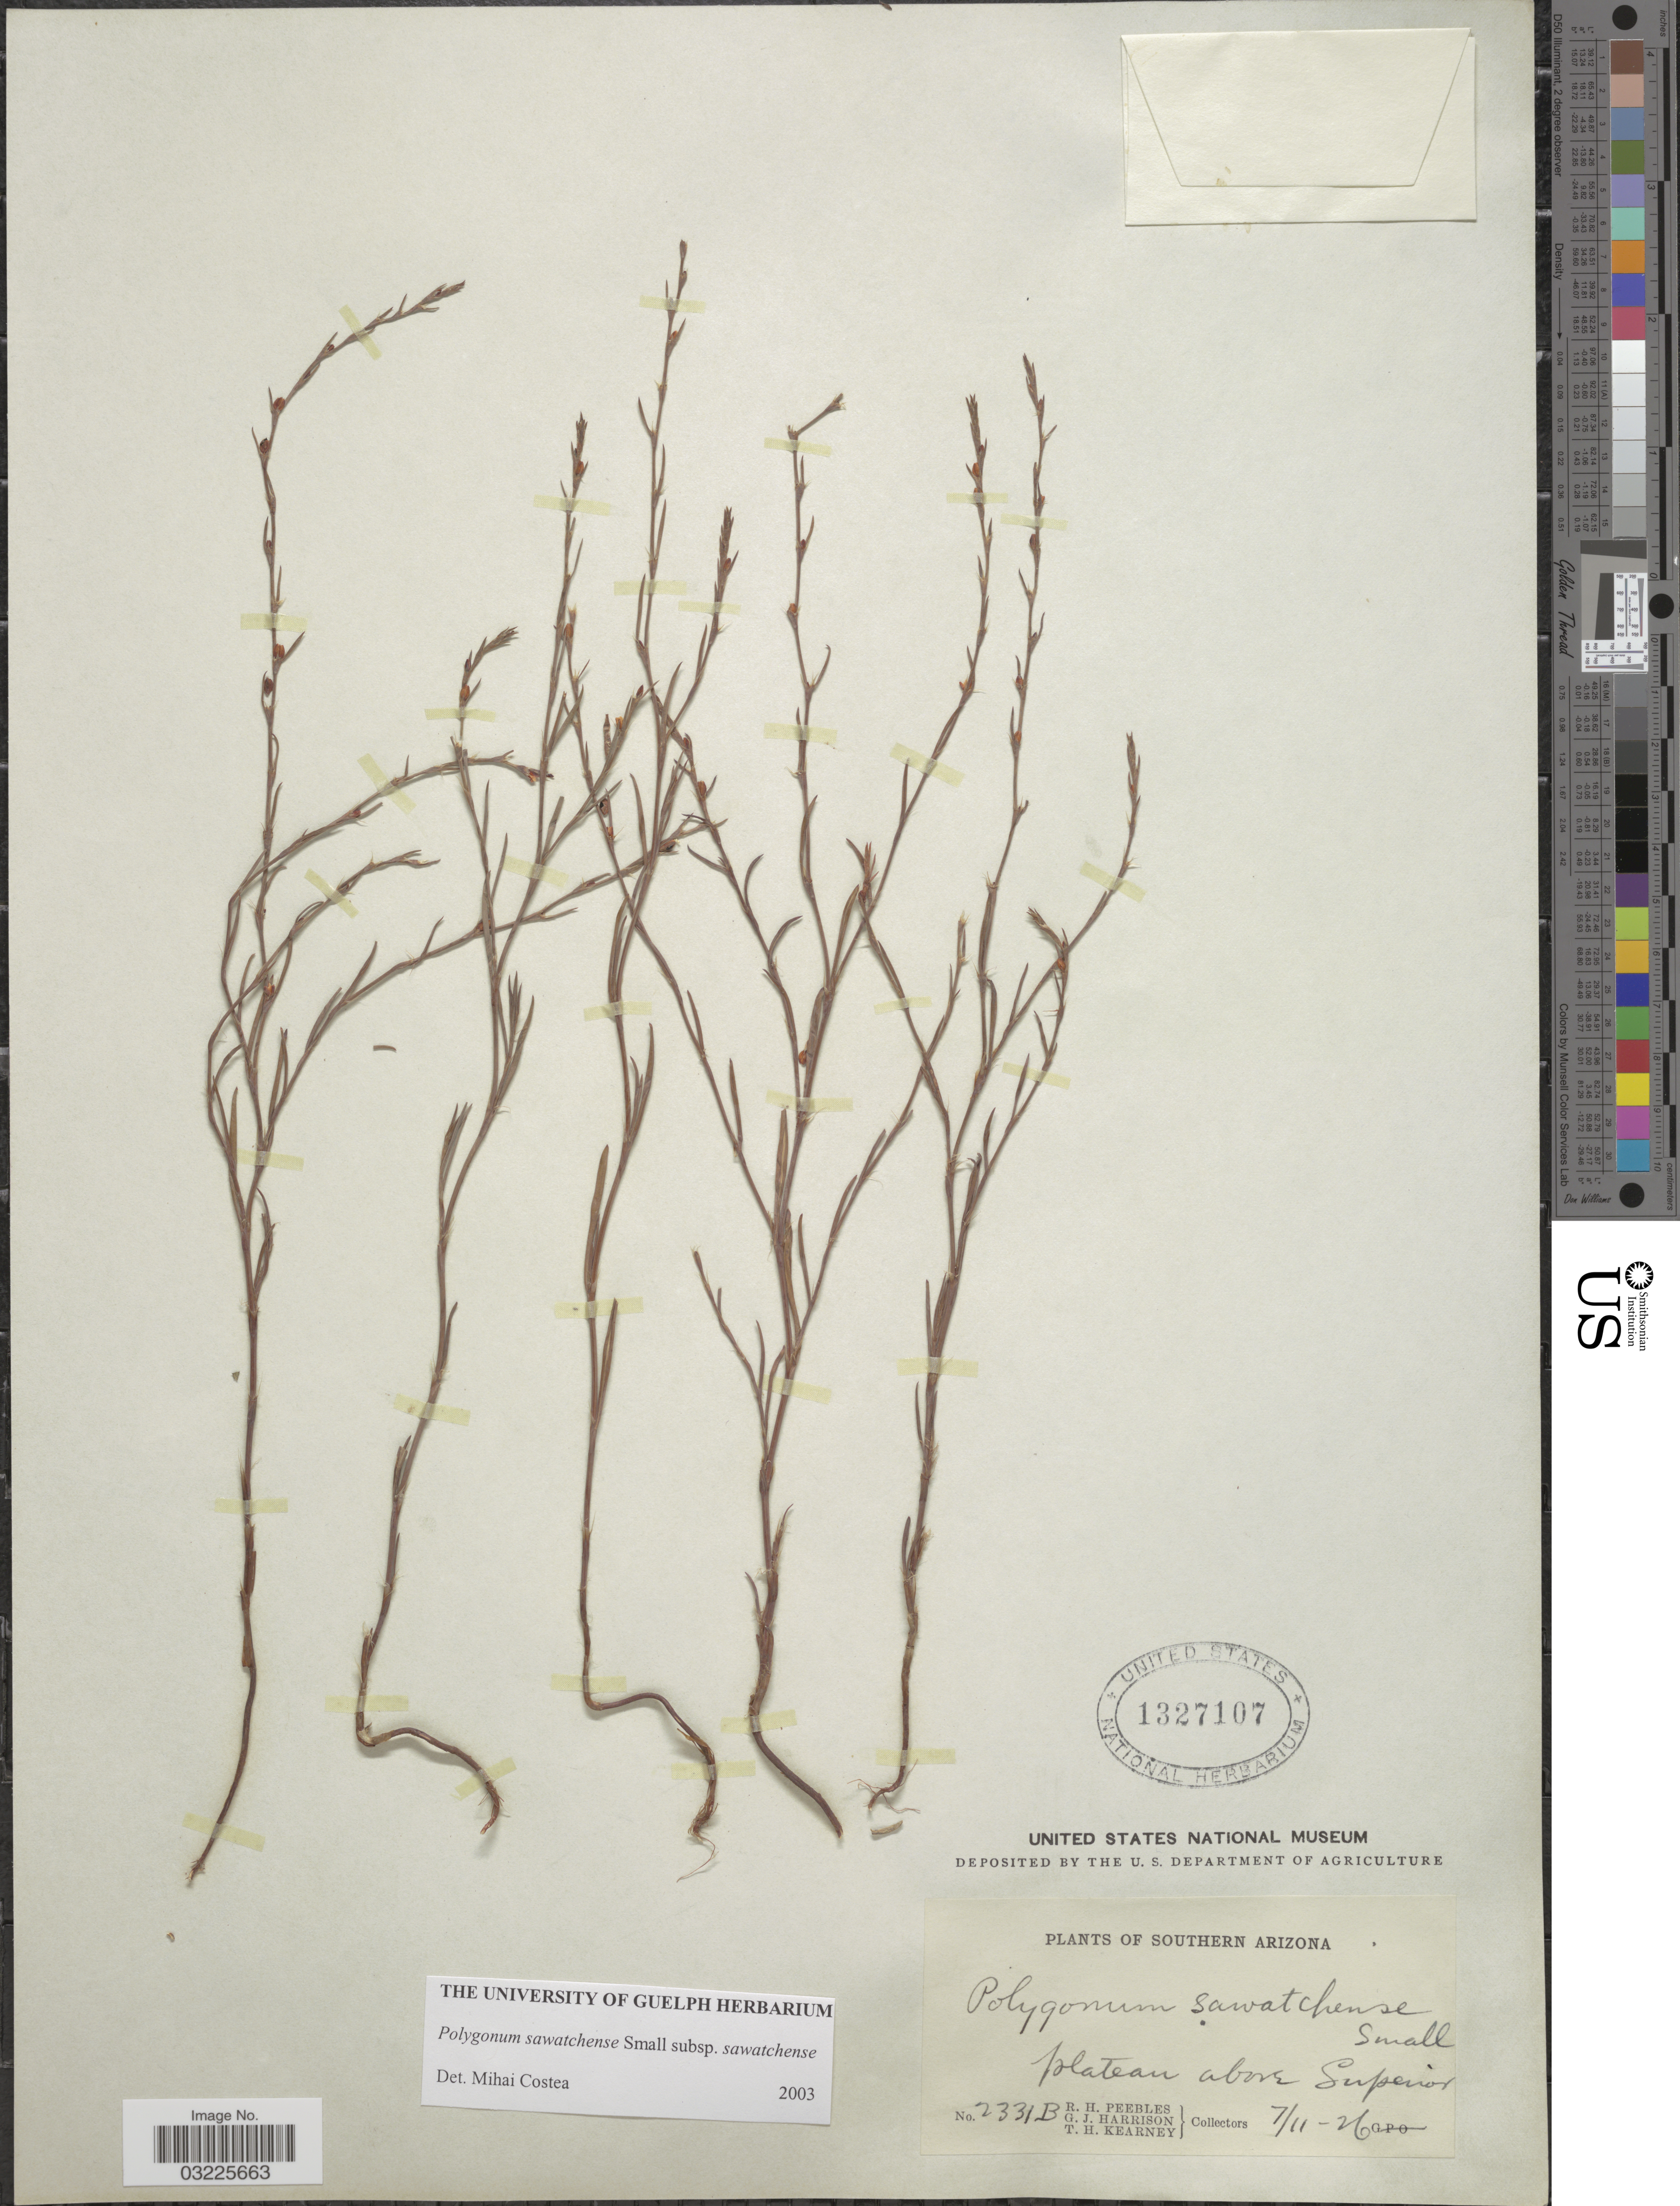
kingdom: Plantae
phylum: Tracheophyta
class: Magnoliopsida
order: Caryophyllales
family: Polygonaceae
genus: Polygonum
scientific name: Polygonum sawatchense subsp. sawatchense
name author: Small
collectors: R. H. Peebles, G. J. Harrison & T. H. Kearney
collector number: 2331B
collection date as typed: Transcribed d/m/y: 11/7/26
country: United States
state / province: Arizona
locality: Southern Arizona. Plateau above Superior.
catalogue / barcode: US 1327107